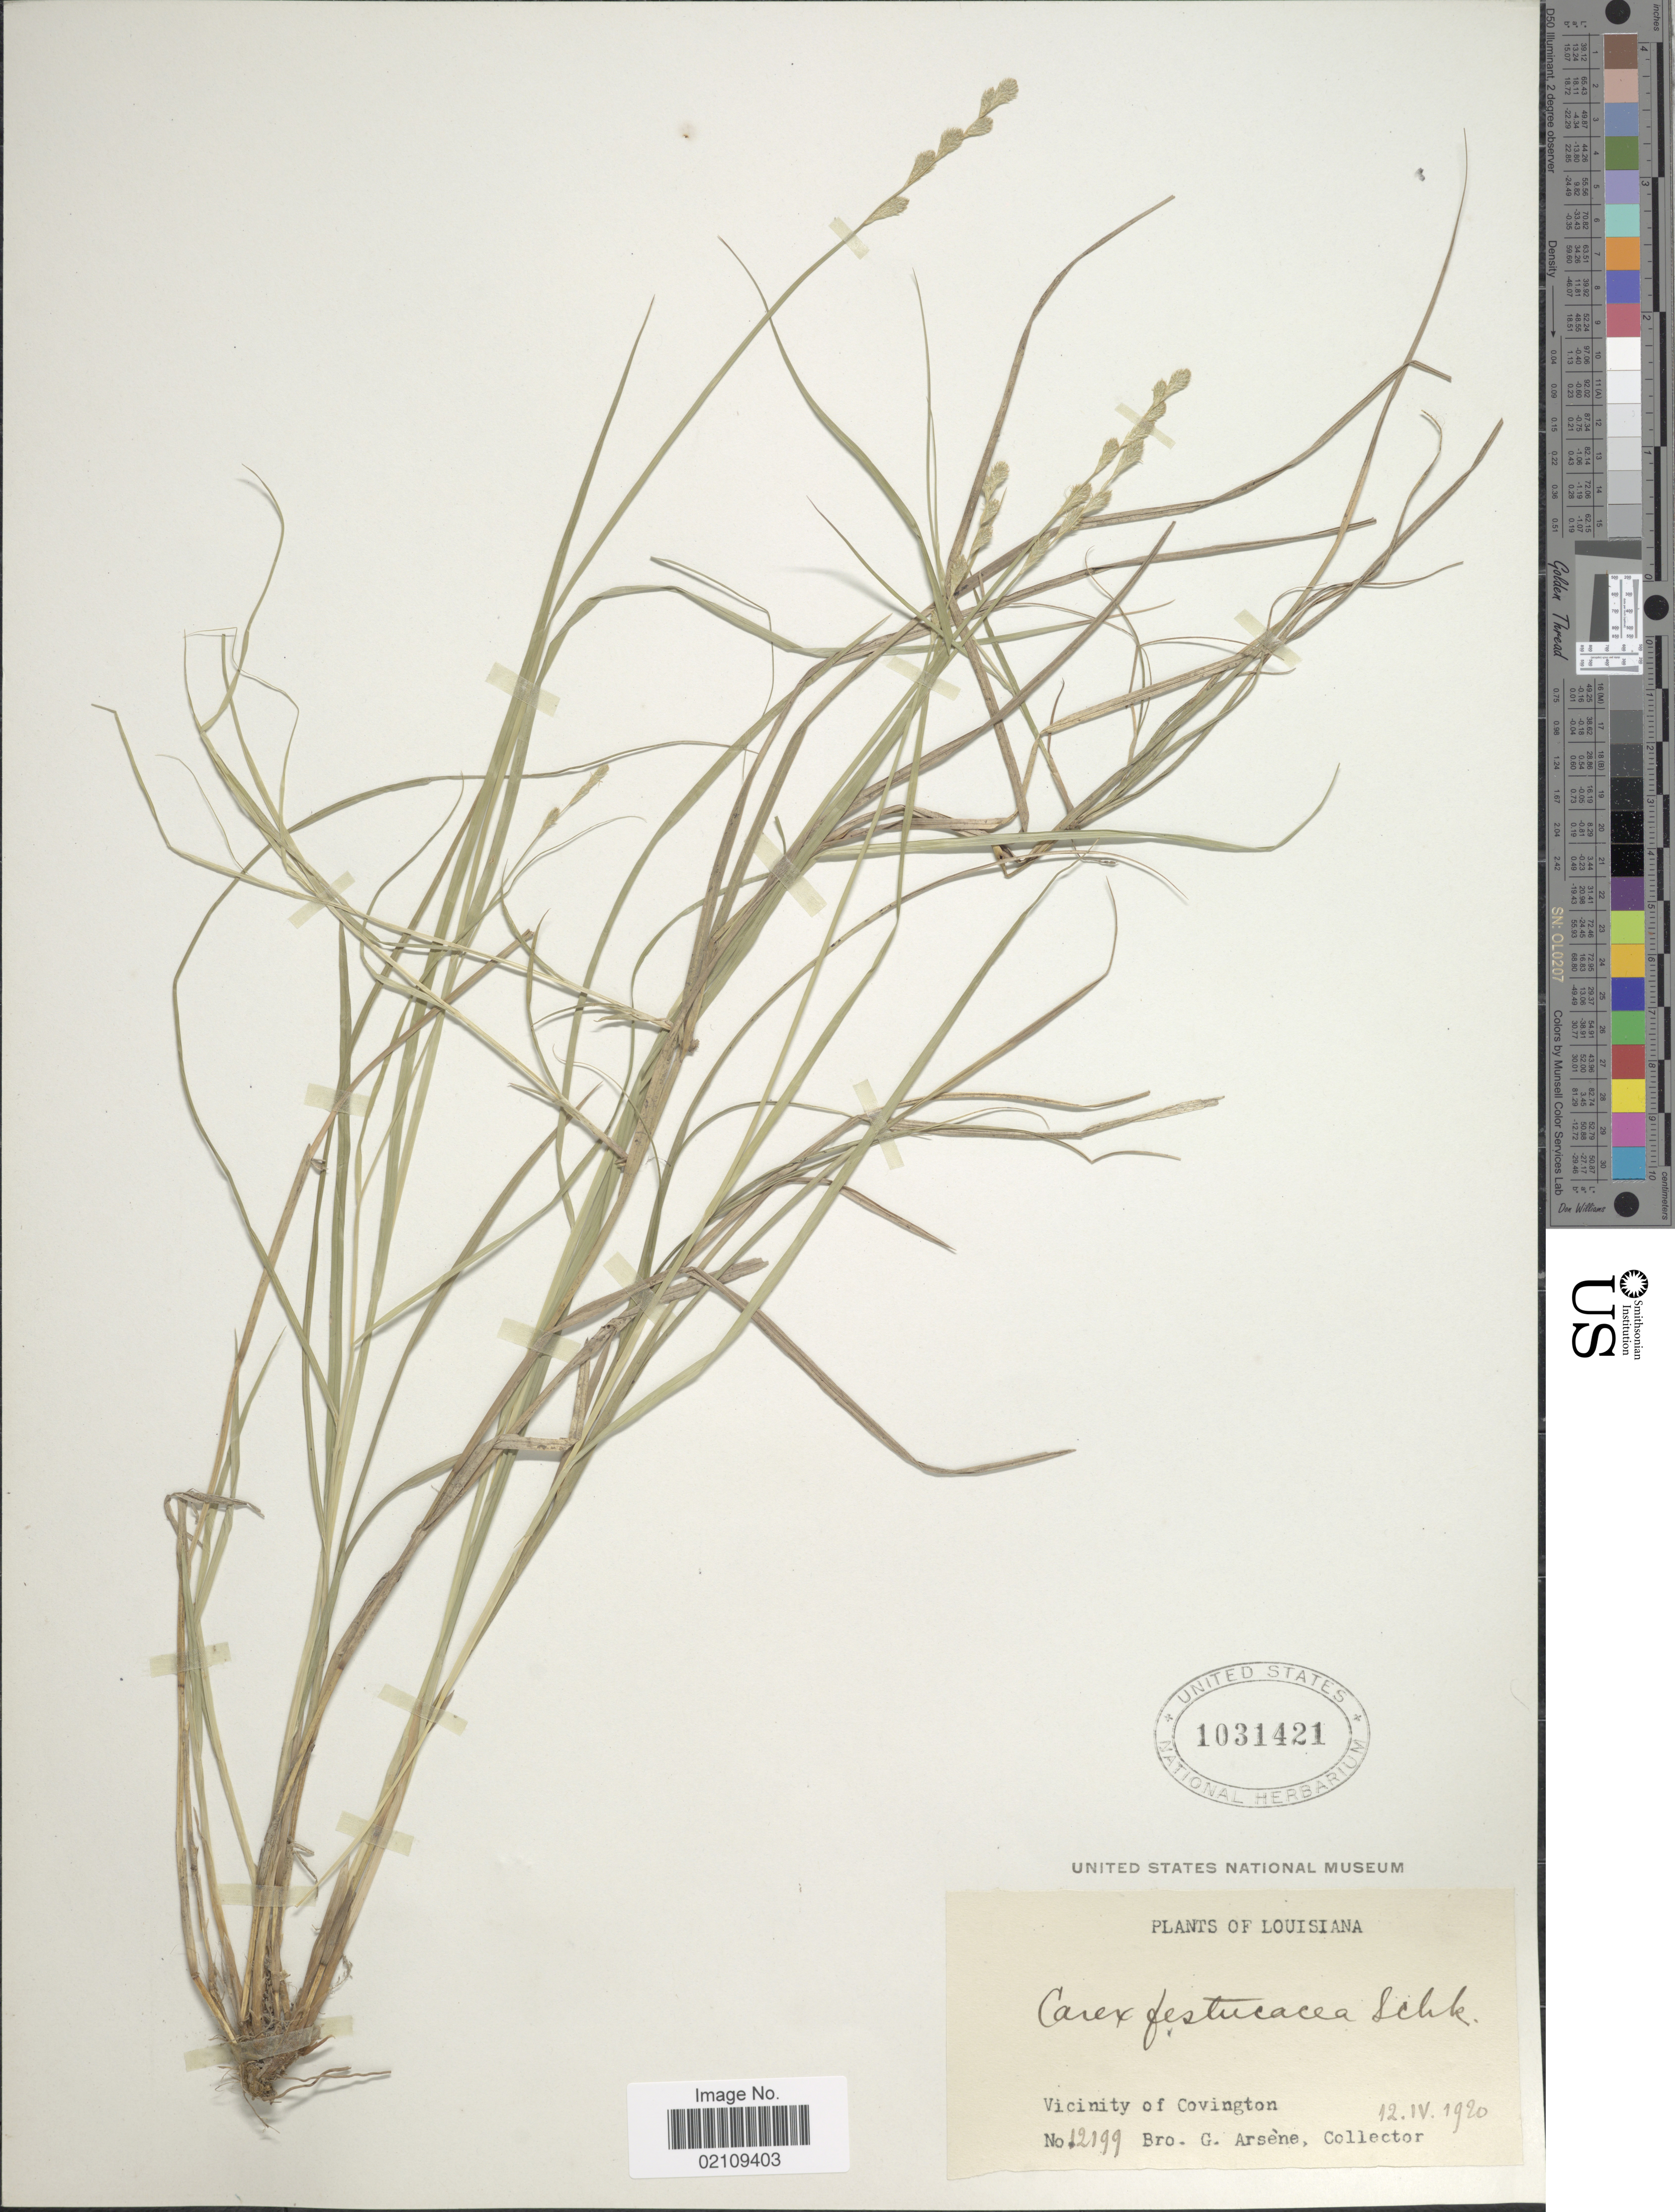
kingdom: Plantae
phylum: Tracheophyta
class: Liliopsida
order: Poales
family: Cyperaceae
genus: Carex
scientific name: Carex festucacea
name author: Willd.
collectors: Bro. G. Arsène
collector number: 12199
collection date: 1920-04-12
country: United States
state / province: Louisiana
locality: Vicinity of Covington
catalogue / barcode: US 1031421